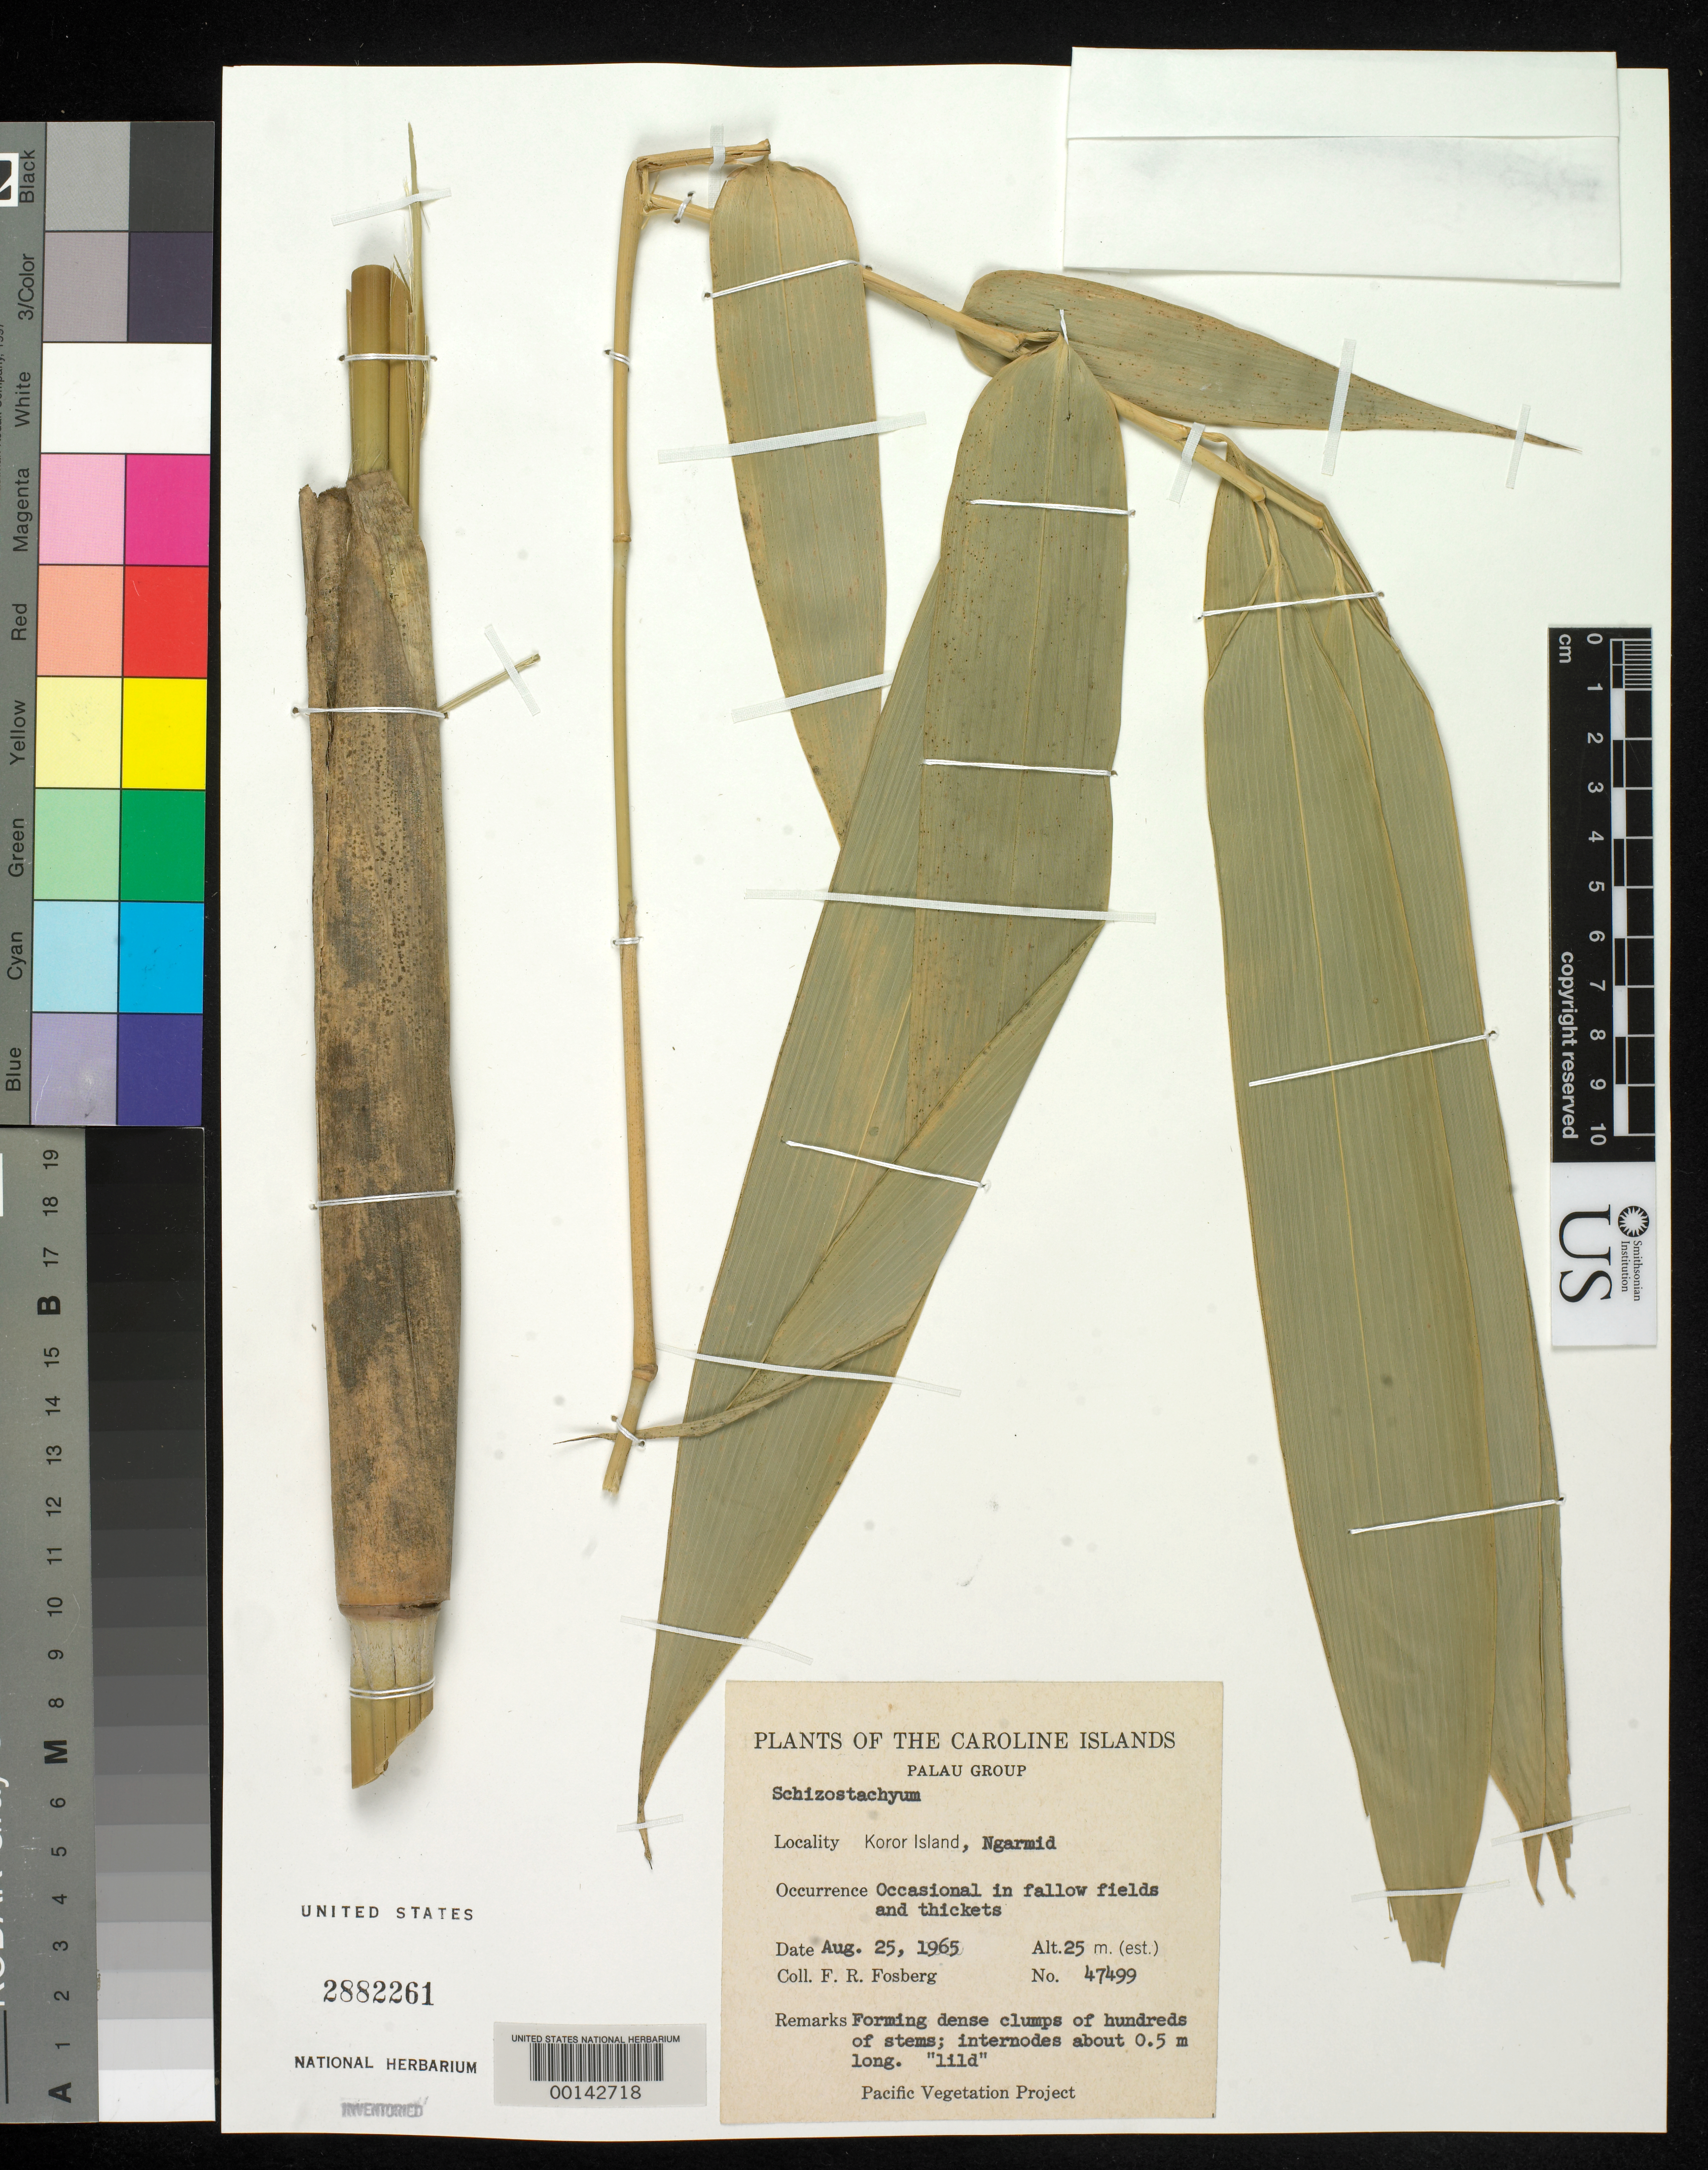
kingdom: Plantae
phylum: Tracheophyta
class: Liliopsida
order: Poales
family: Poaceae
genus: Schizostachyum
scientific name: Schizostachyum sp.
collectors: F. R. Fosberg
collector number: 47499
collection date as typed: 25 Aug 1965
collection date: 1965-08-25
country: Palau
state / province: Koror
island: Oreor [Koror] I.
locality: Ngarmid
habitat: occasional in fallow fields and thickets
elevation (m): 25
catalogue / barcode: US 2882261